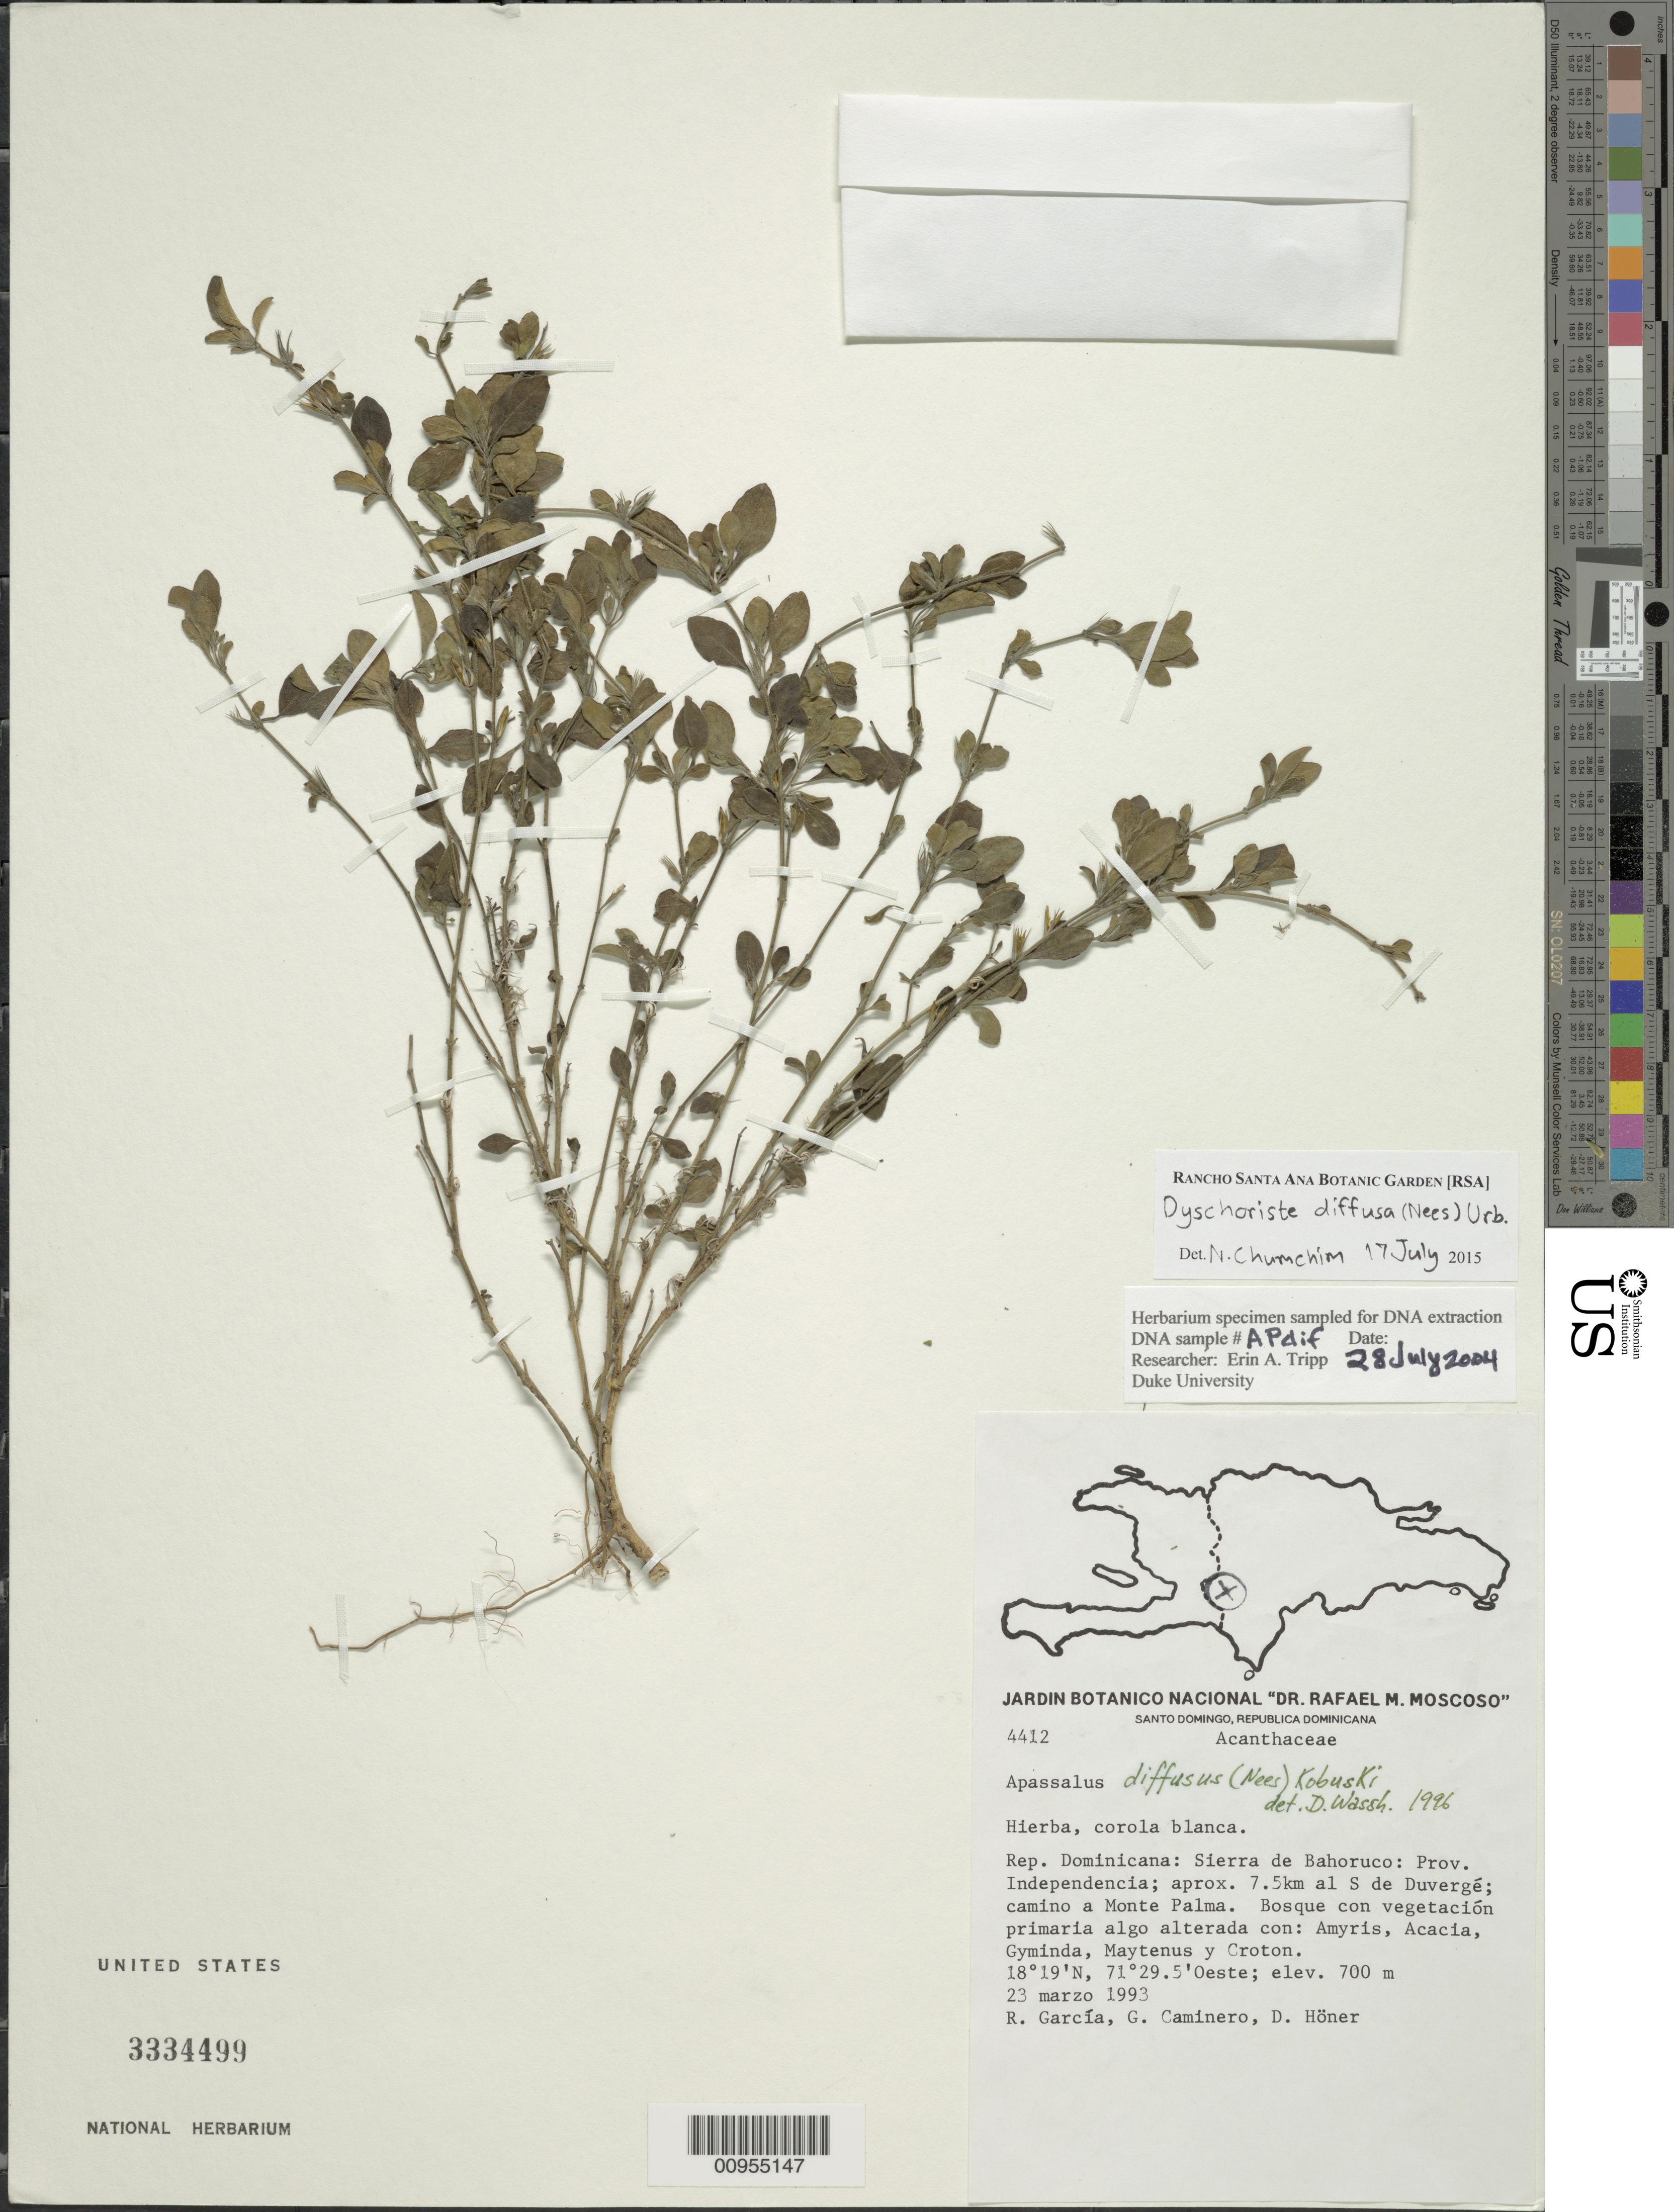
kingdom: Plantae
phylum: Tracheophyta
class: Magnoliopsida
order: Lamiales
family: Acanthaceae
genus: Apassalus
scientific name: Apassalus diffusus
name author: (Nees) Kobuski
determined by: Wasshausen, Dieter C., (BOT), Smithsonian Institution - National Museum of Natural History (UNITED STATES)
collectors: R. G. García, G. Caminero & D. Höner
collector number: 4412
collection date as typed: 23 Mar 1993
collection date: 1993-03-23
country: Dominican Republic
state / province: Independencia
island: Hispaniola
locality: Sierra de Bahoruco, aprox. 7.5 km al S de Duvergé; camino a Monte Palma.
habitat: Bosque con vegetación primaria algo alterada con: Amyris, Acacia, Gyminda, Maytenus, y Croton.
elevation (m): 700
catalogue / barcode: US 3334499